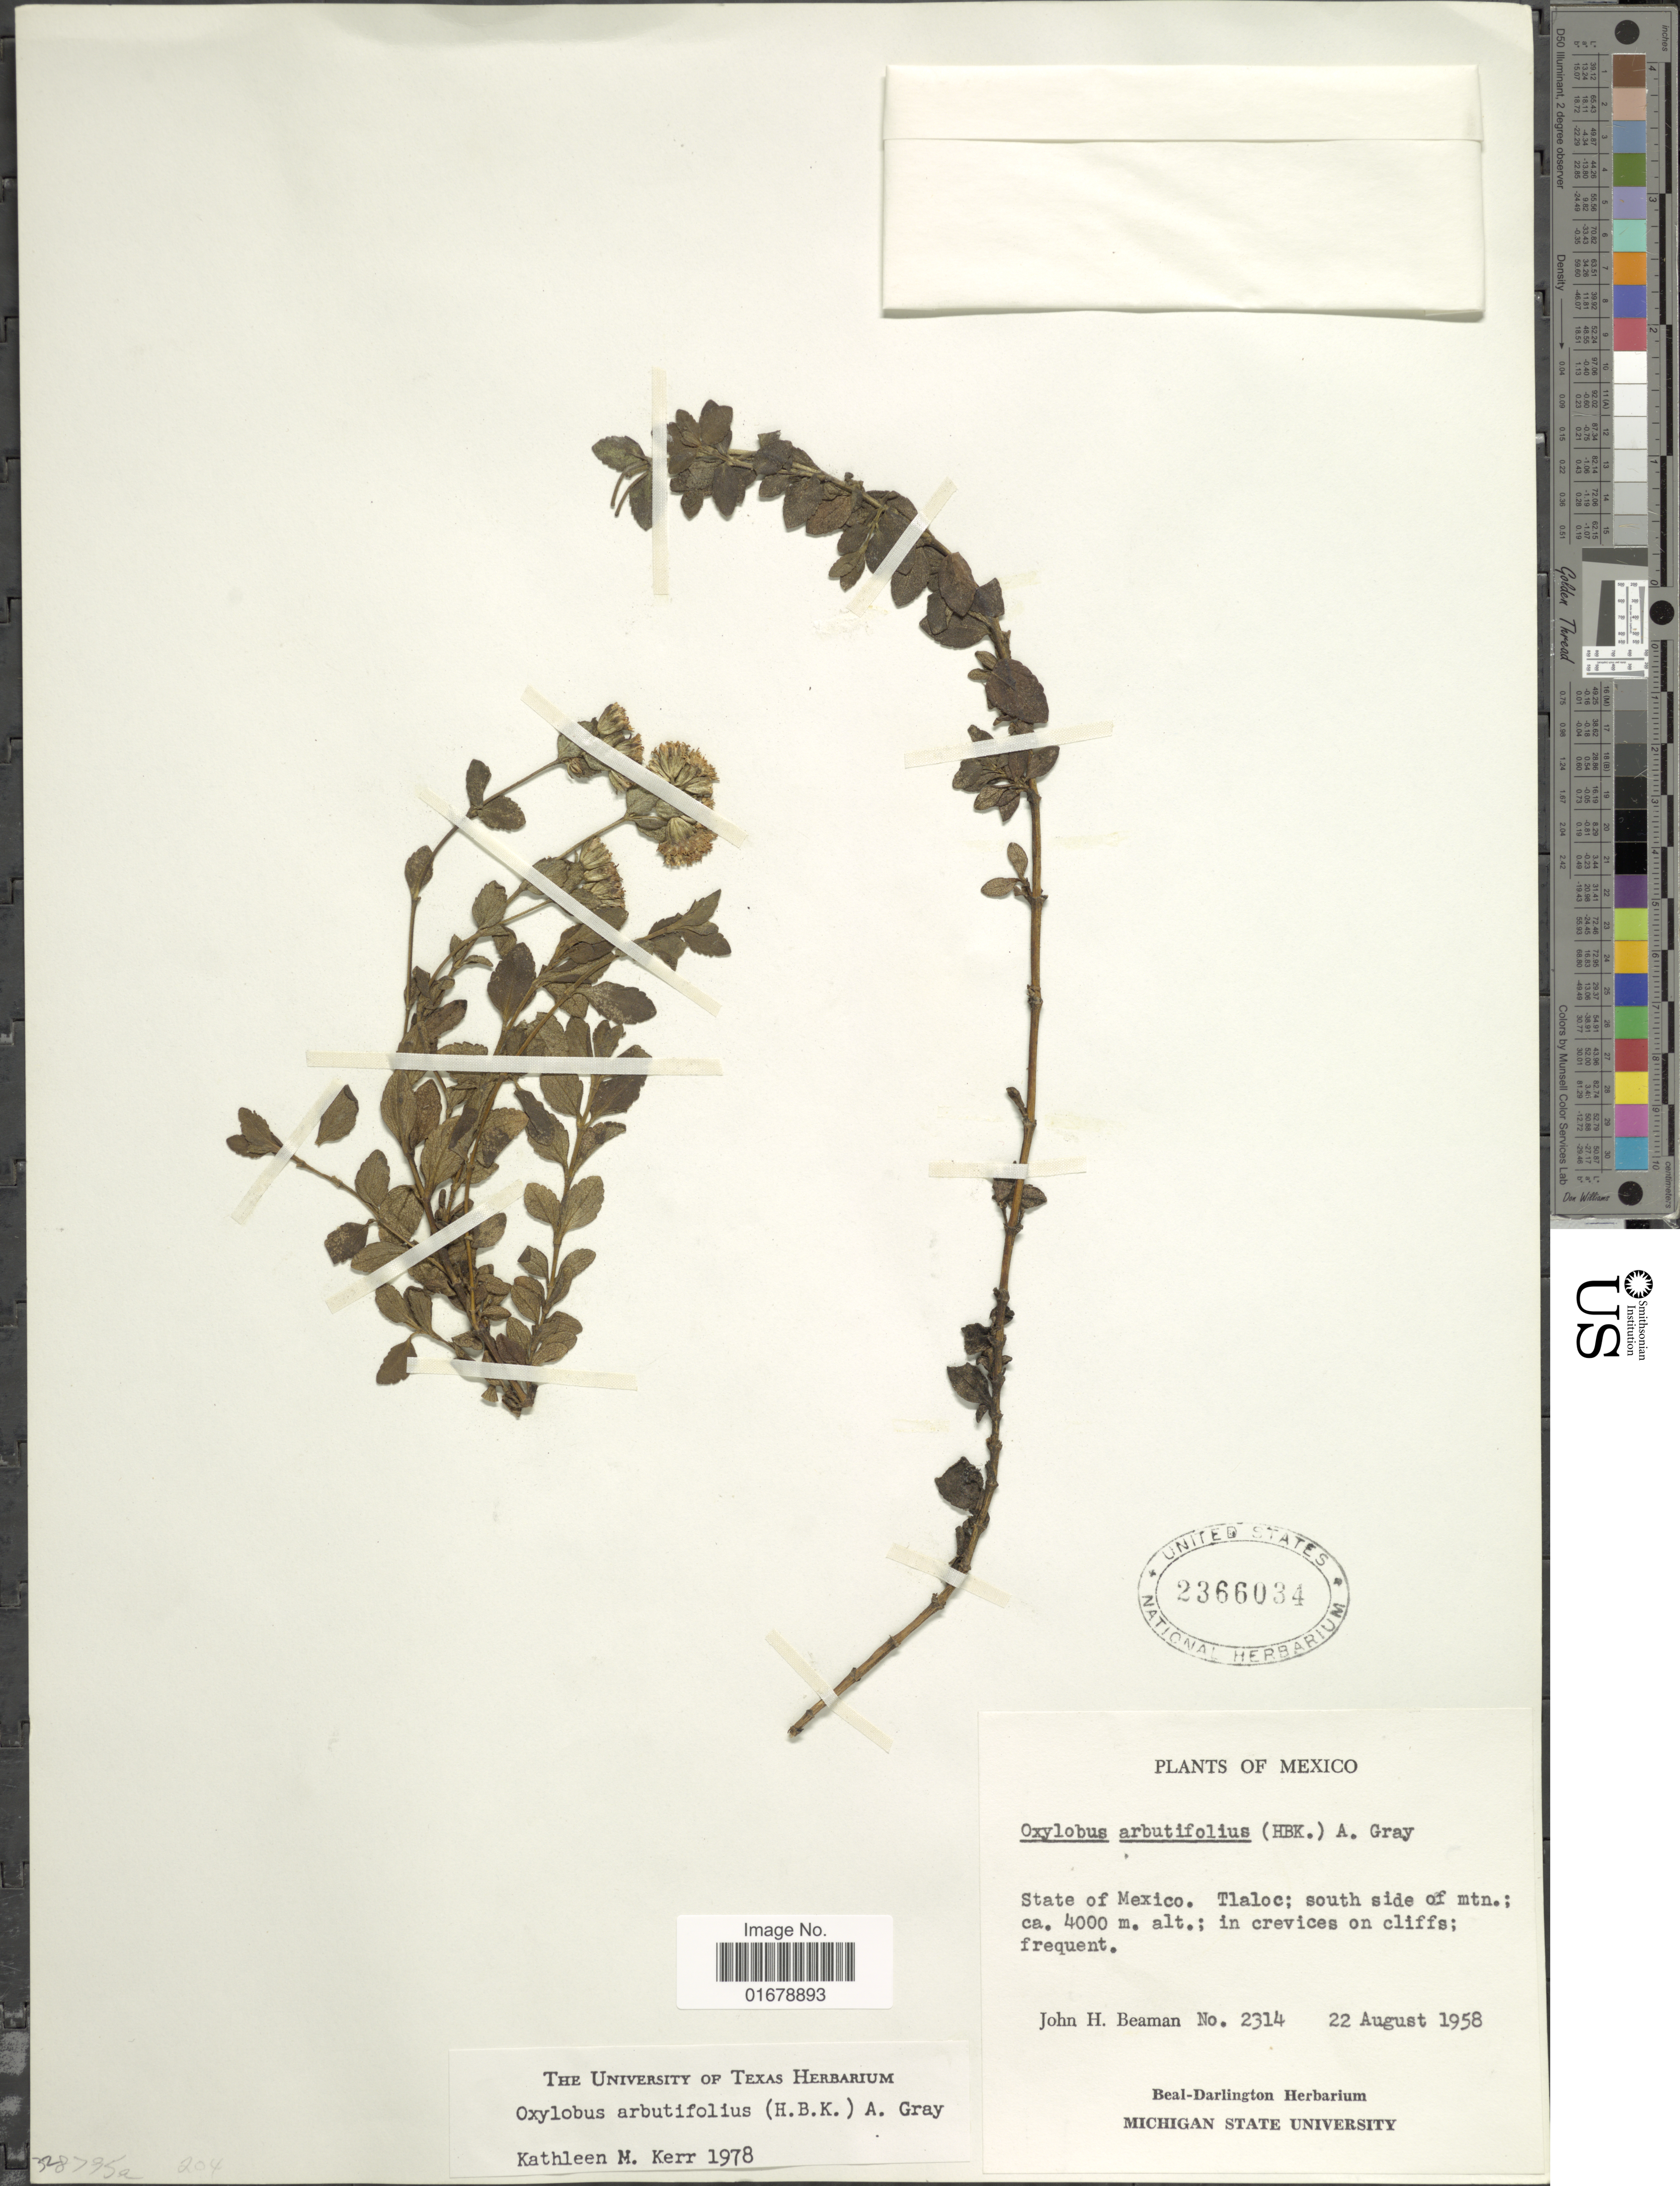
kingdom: Plantae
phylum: Tracheophyta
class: Magnoliopsida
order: Asterales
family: Asteraceae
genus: Oxylobus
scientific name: Oxylobus arbutifolius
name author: (Kunth) A. Gray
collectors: J. H. Beaman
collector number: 2314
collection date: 1958-08-22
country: Mexico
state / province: México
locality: México. State of México. Tlaloc; south side of mtn.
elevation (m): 4000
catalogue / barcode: US 2366034